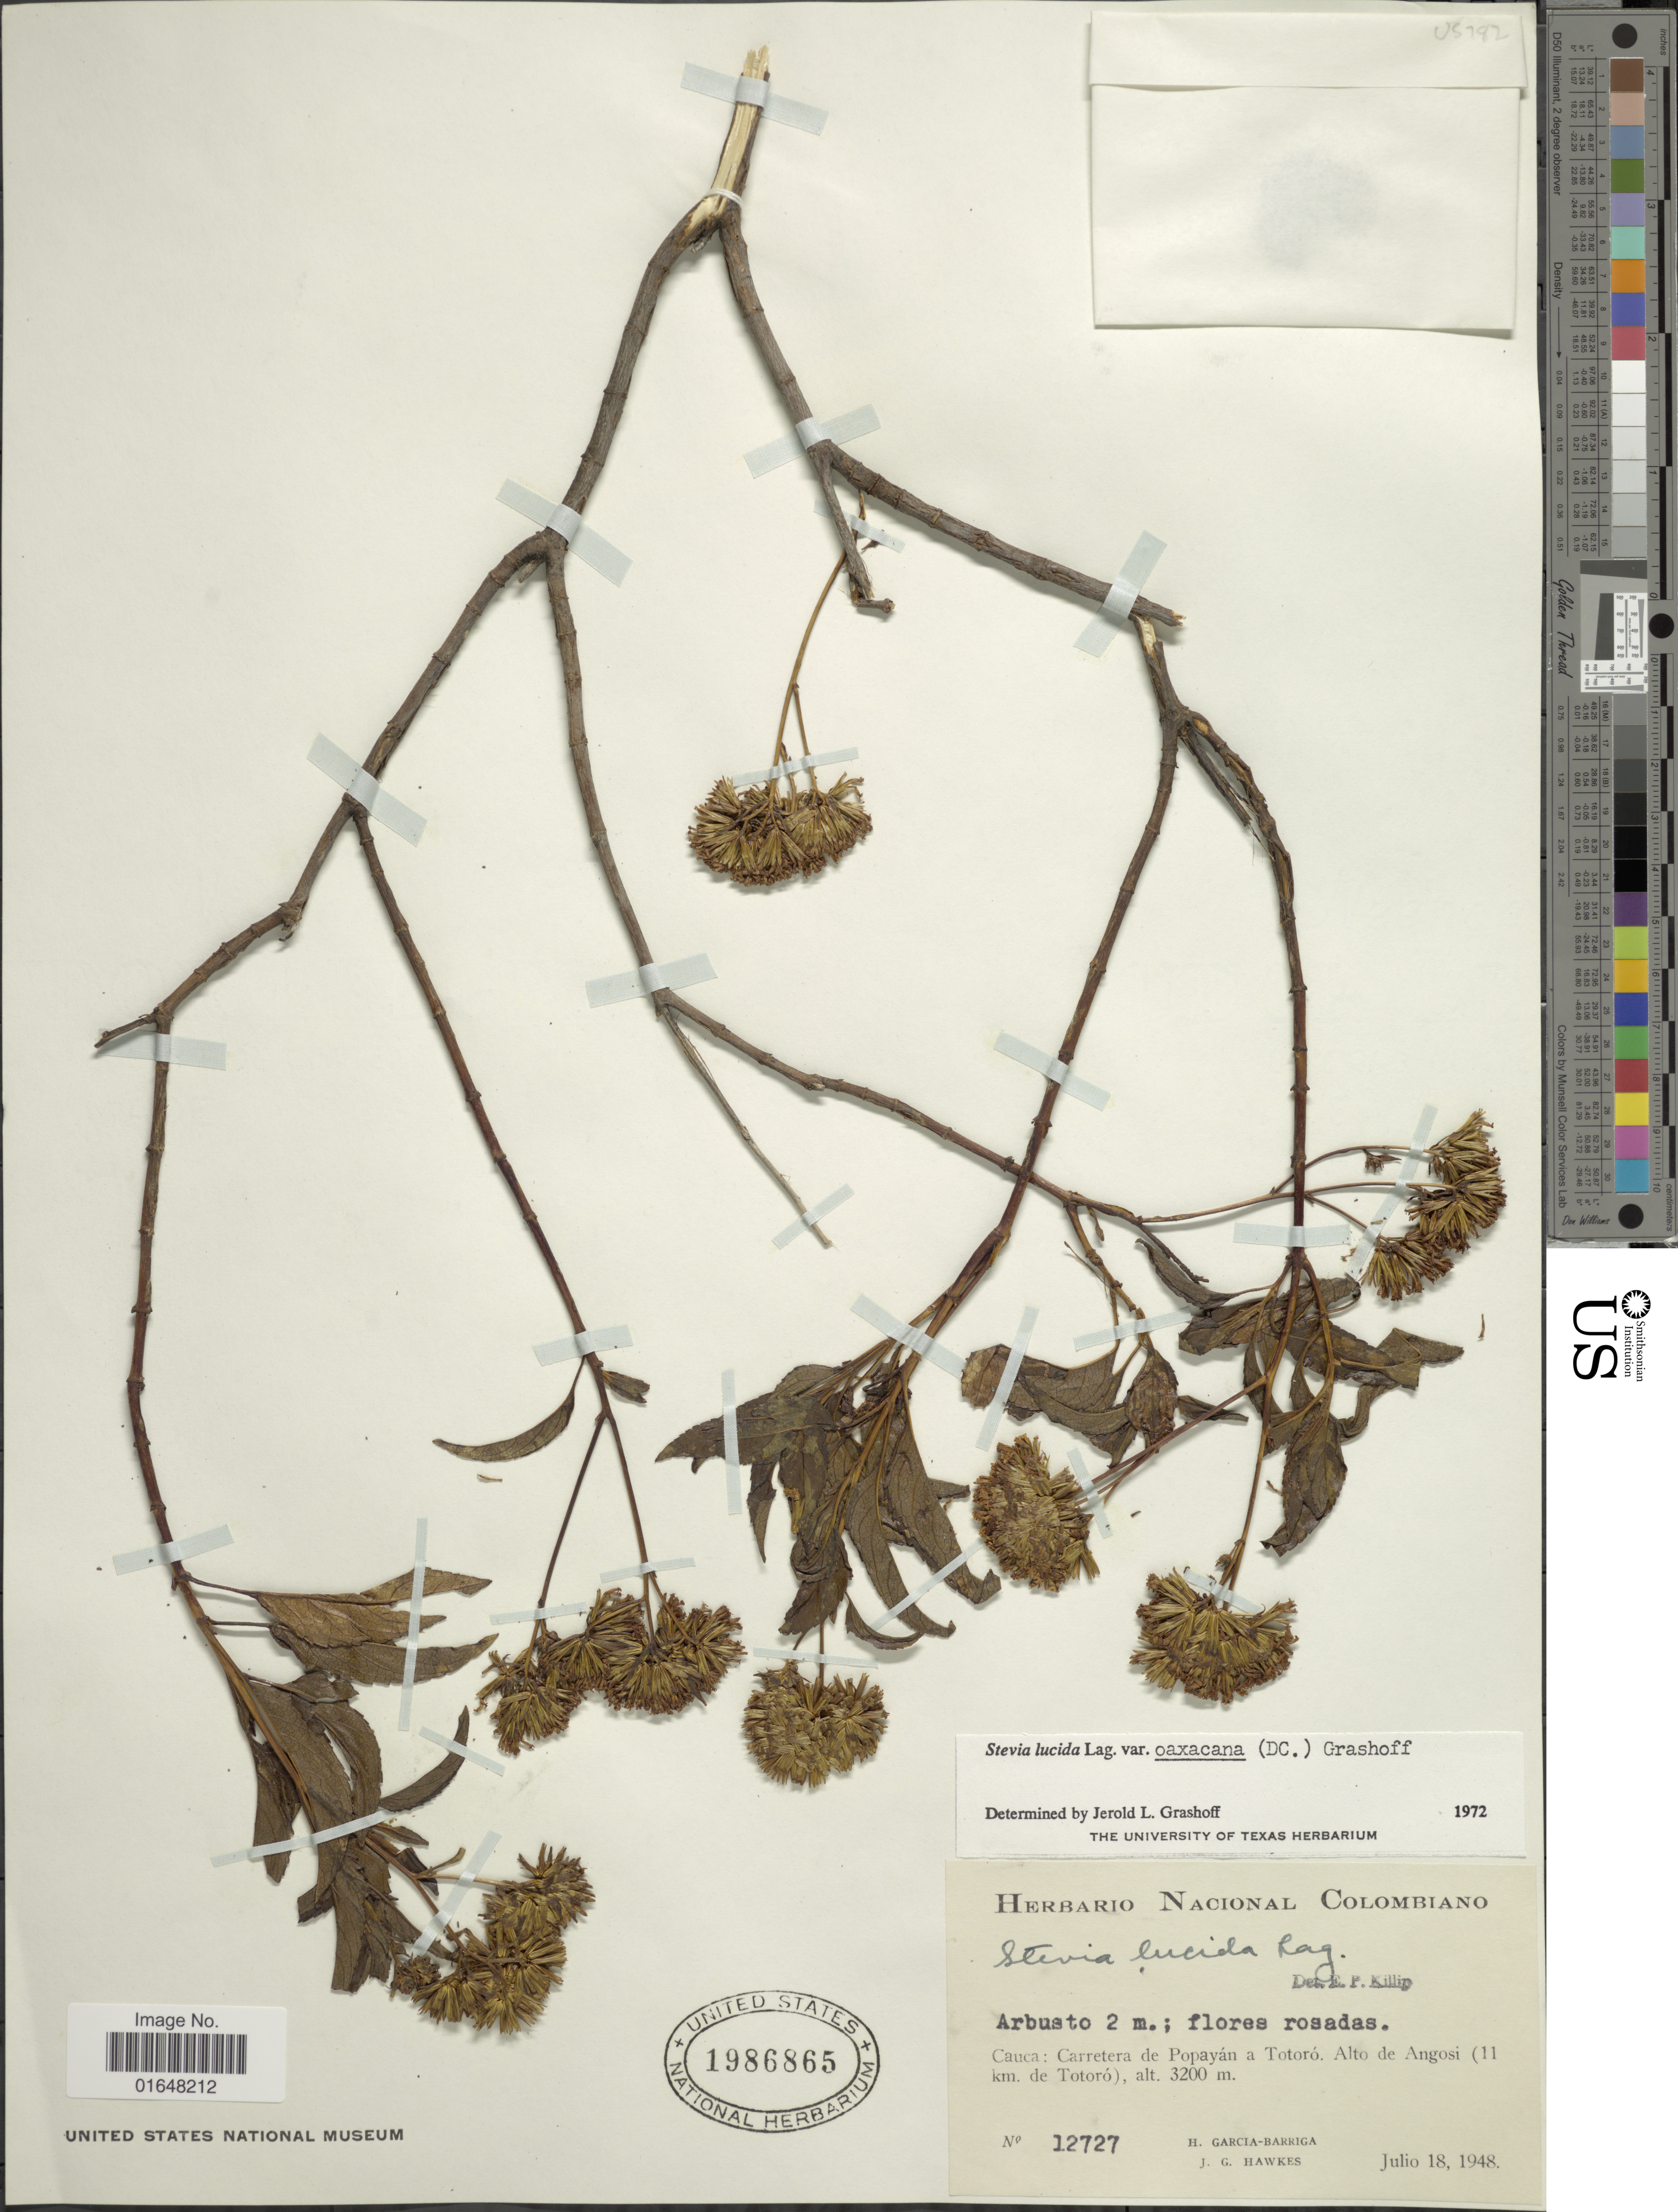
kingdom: Plantae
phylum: Tracheophyta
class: Magnoliopsida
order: Asterales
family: Asteraceae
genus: Stevia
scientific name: Stevia lucida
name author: Lag.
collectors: H. García Barriga & J. Hawkes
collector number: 12727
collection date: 1948-07-18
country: Colombia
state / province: Cauca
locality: Carretera de Popayan a Totoro, Alto de Angosi (11 km de Totoro)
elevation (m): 3200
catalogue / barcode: US 1986865